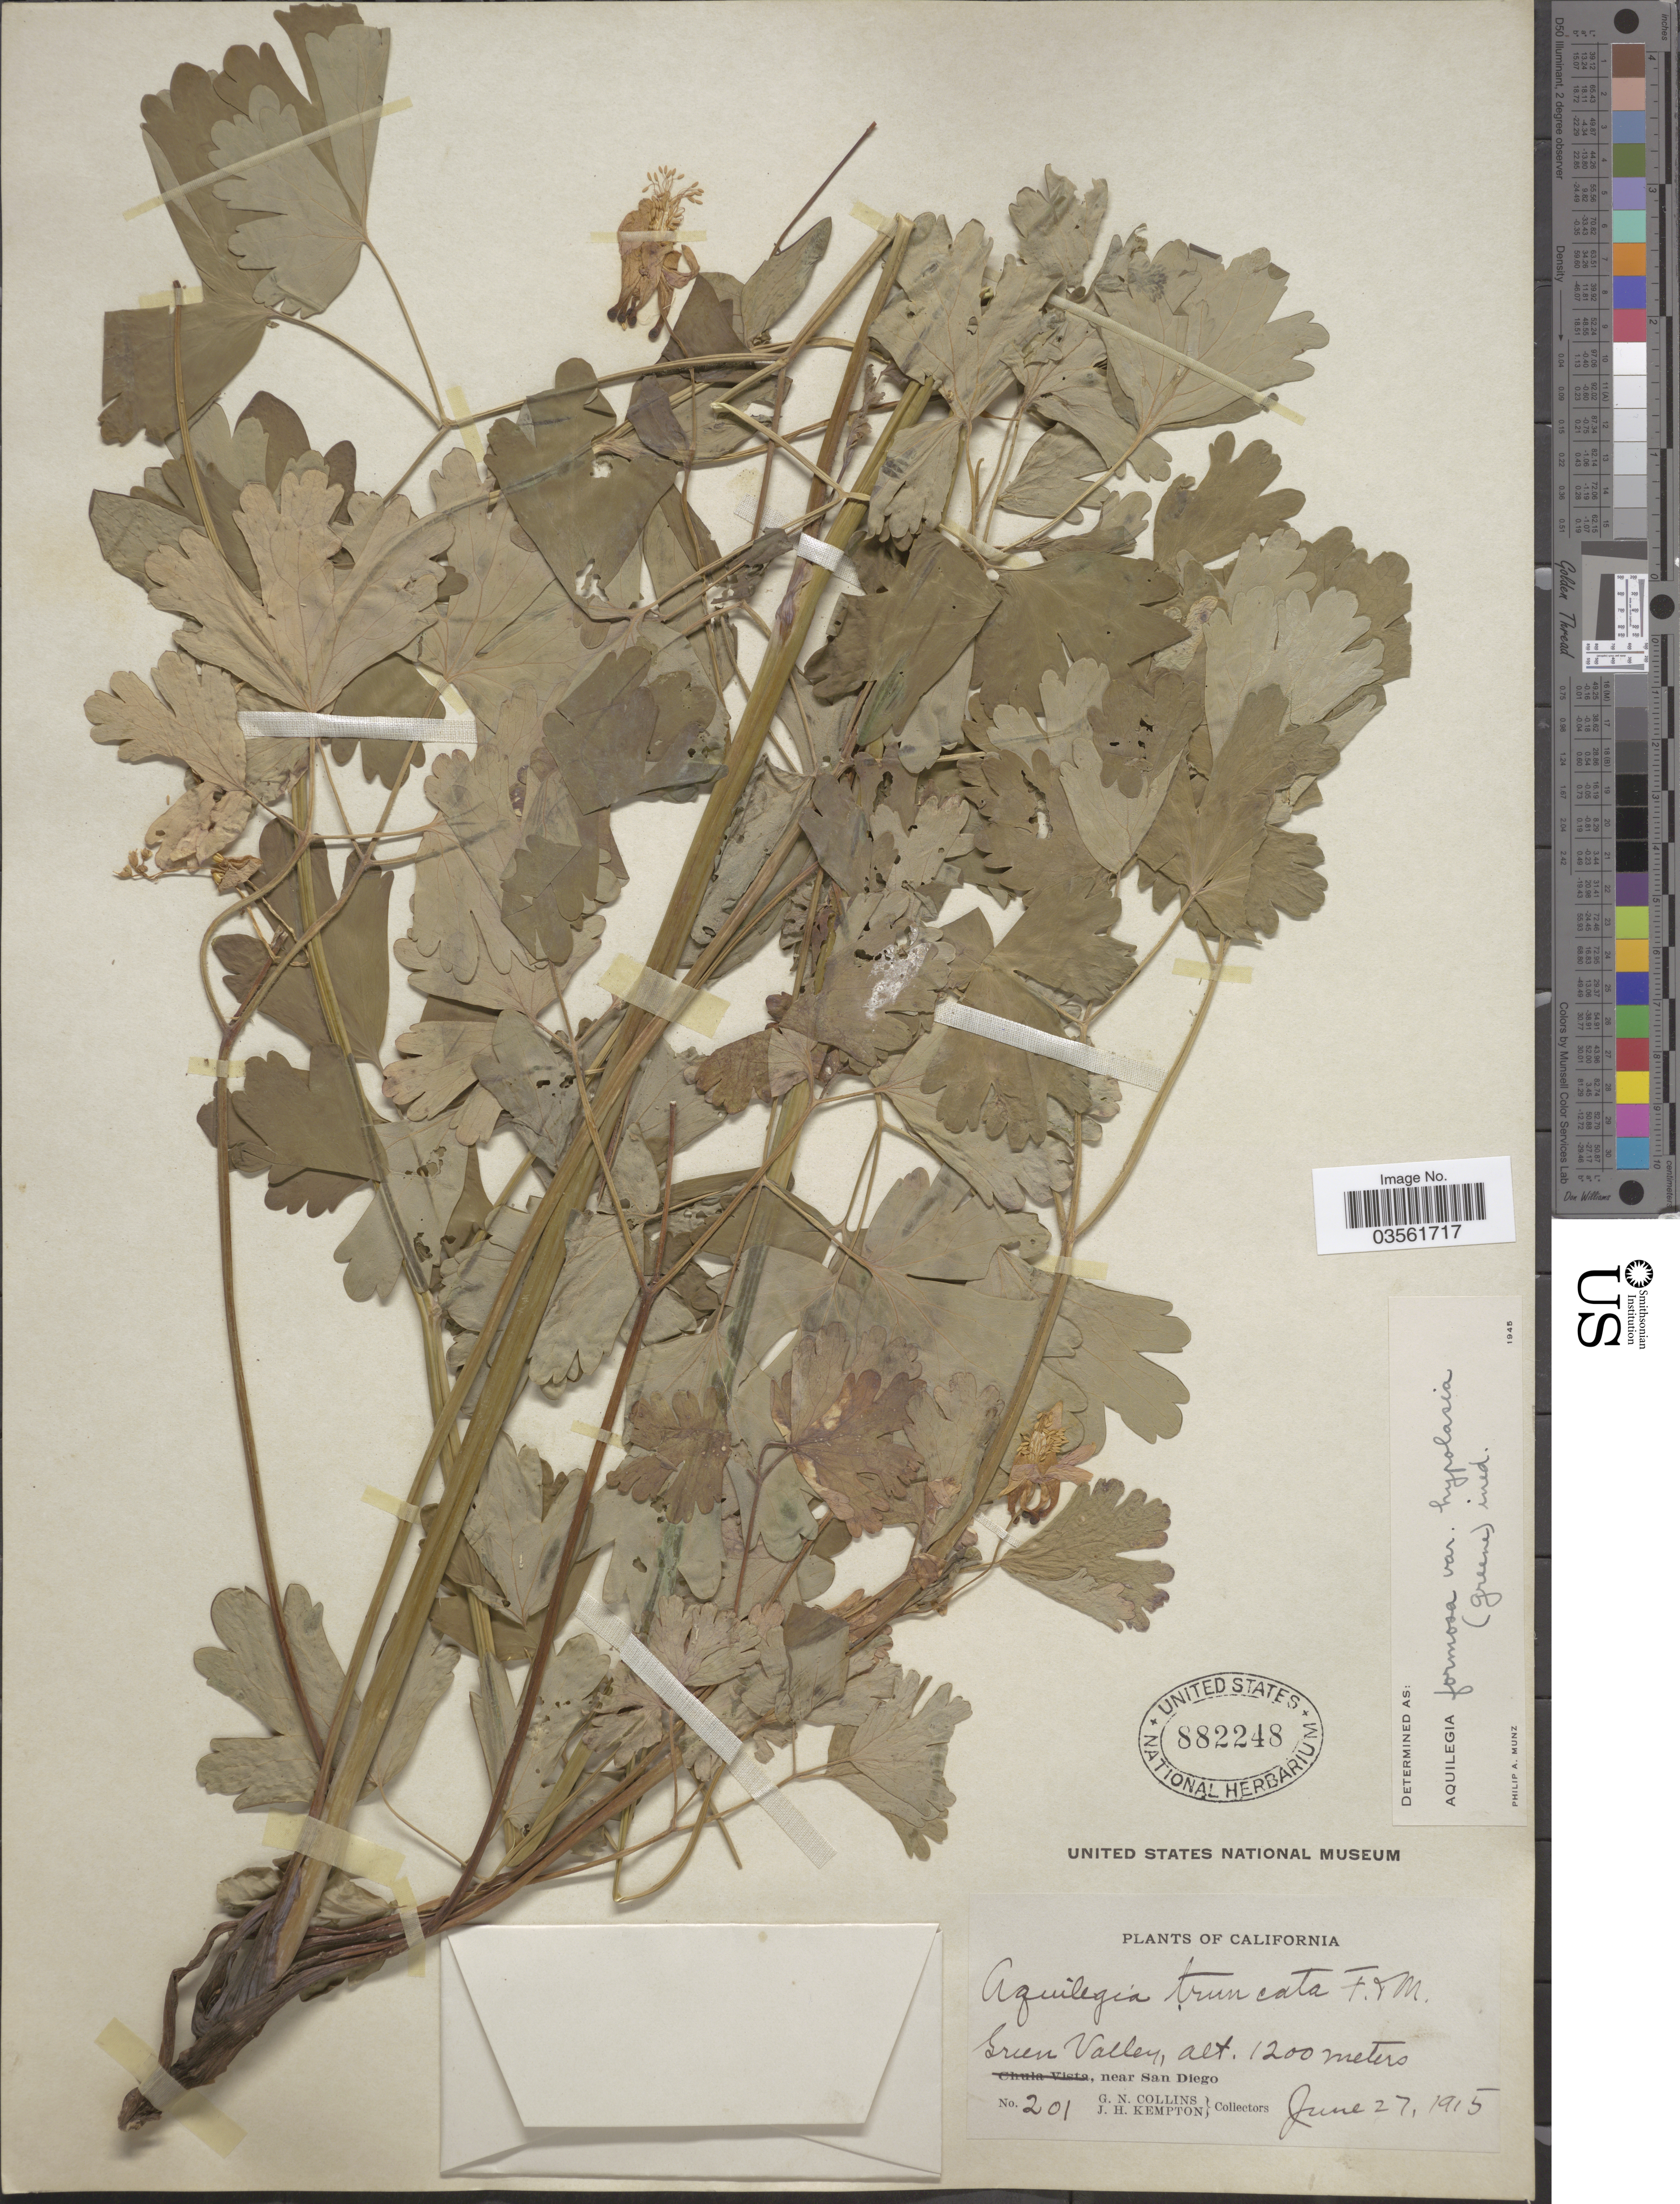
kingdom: Plantae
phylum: Tracheophyta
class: Magnoliopsida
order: Ranunculales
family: Ranunculaceae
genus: Aquilegia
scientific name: Aquilegia formosa var. hypolasia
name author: (Greene) Munz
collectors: G. Collins & J. H. Kempton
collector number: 201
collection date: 1915-06-27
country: United States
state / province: California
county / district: San Diego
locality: Green Valley, near San Diego.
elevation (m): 1200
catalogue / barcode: US 882248